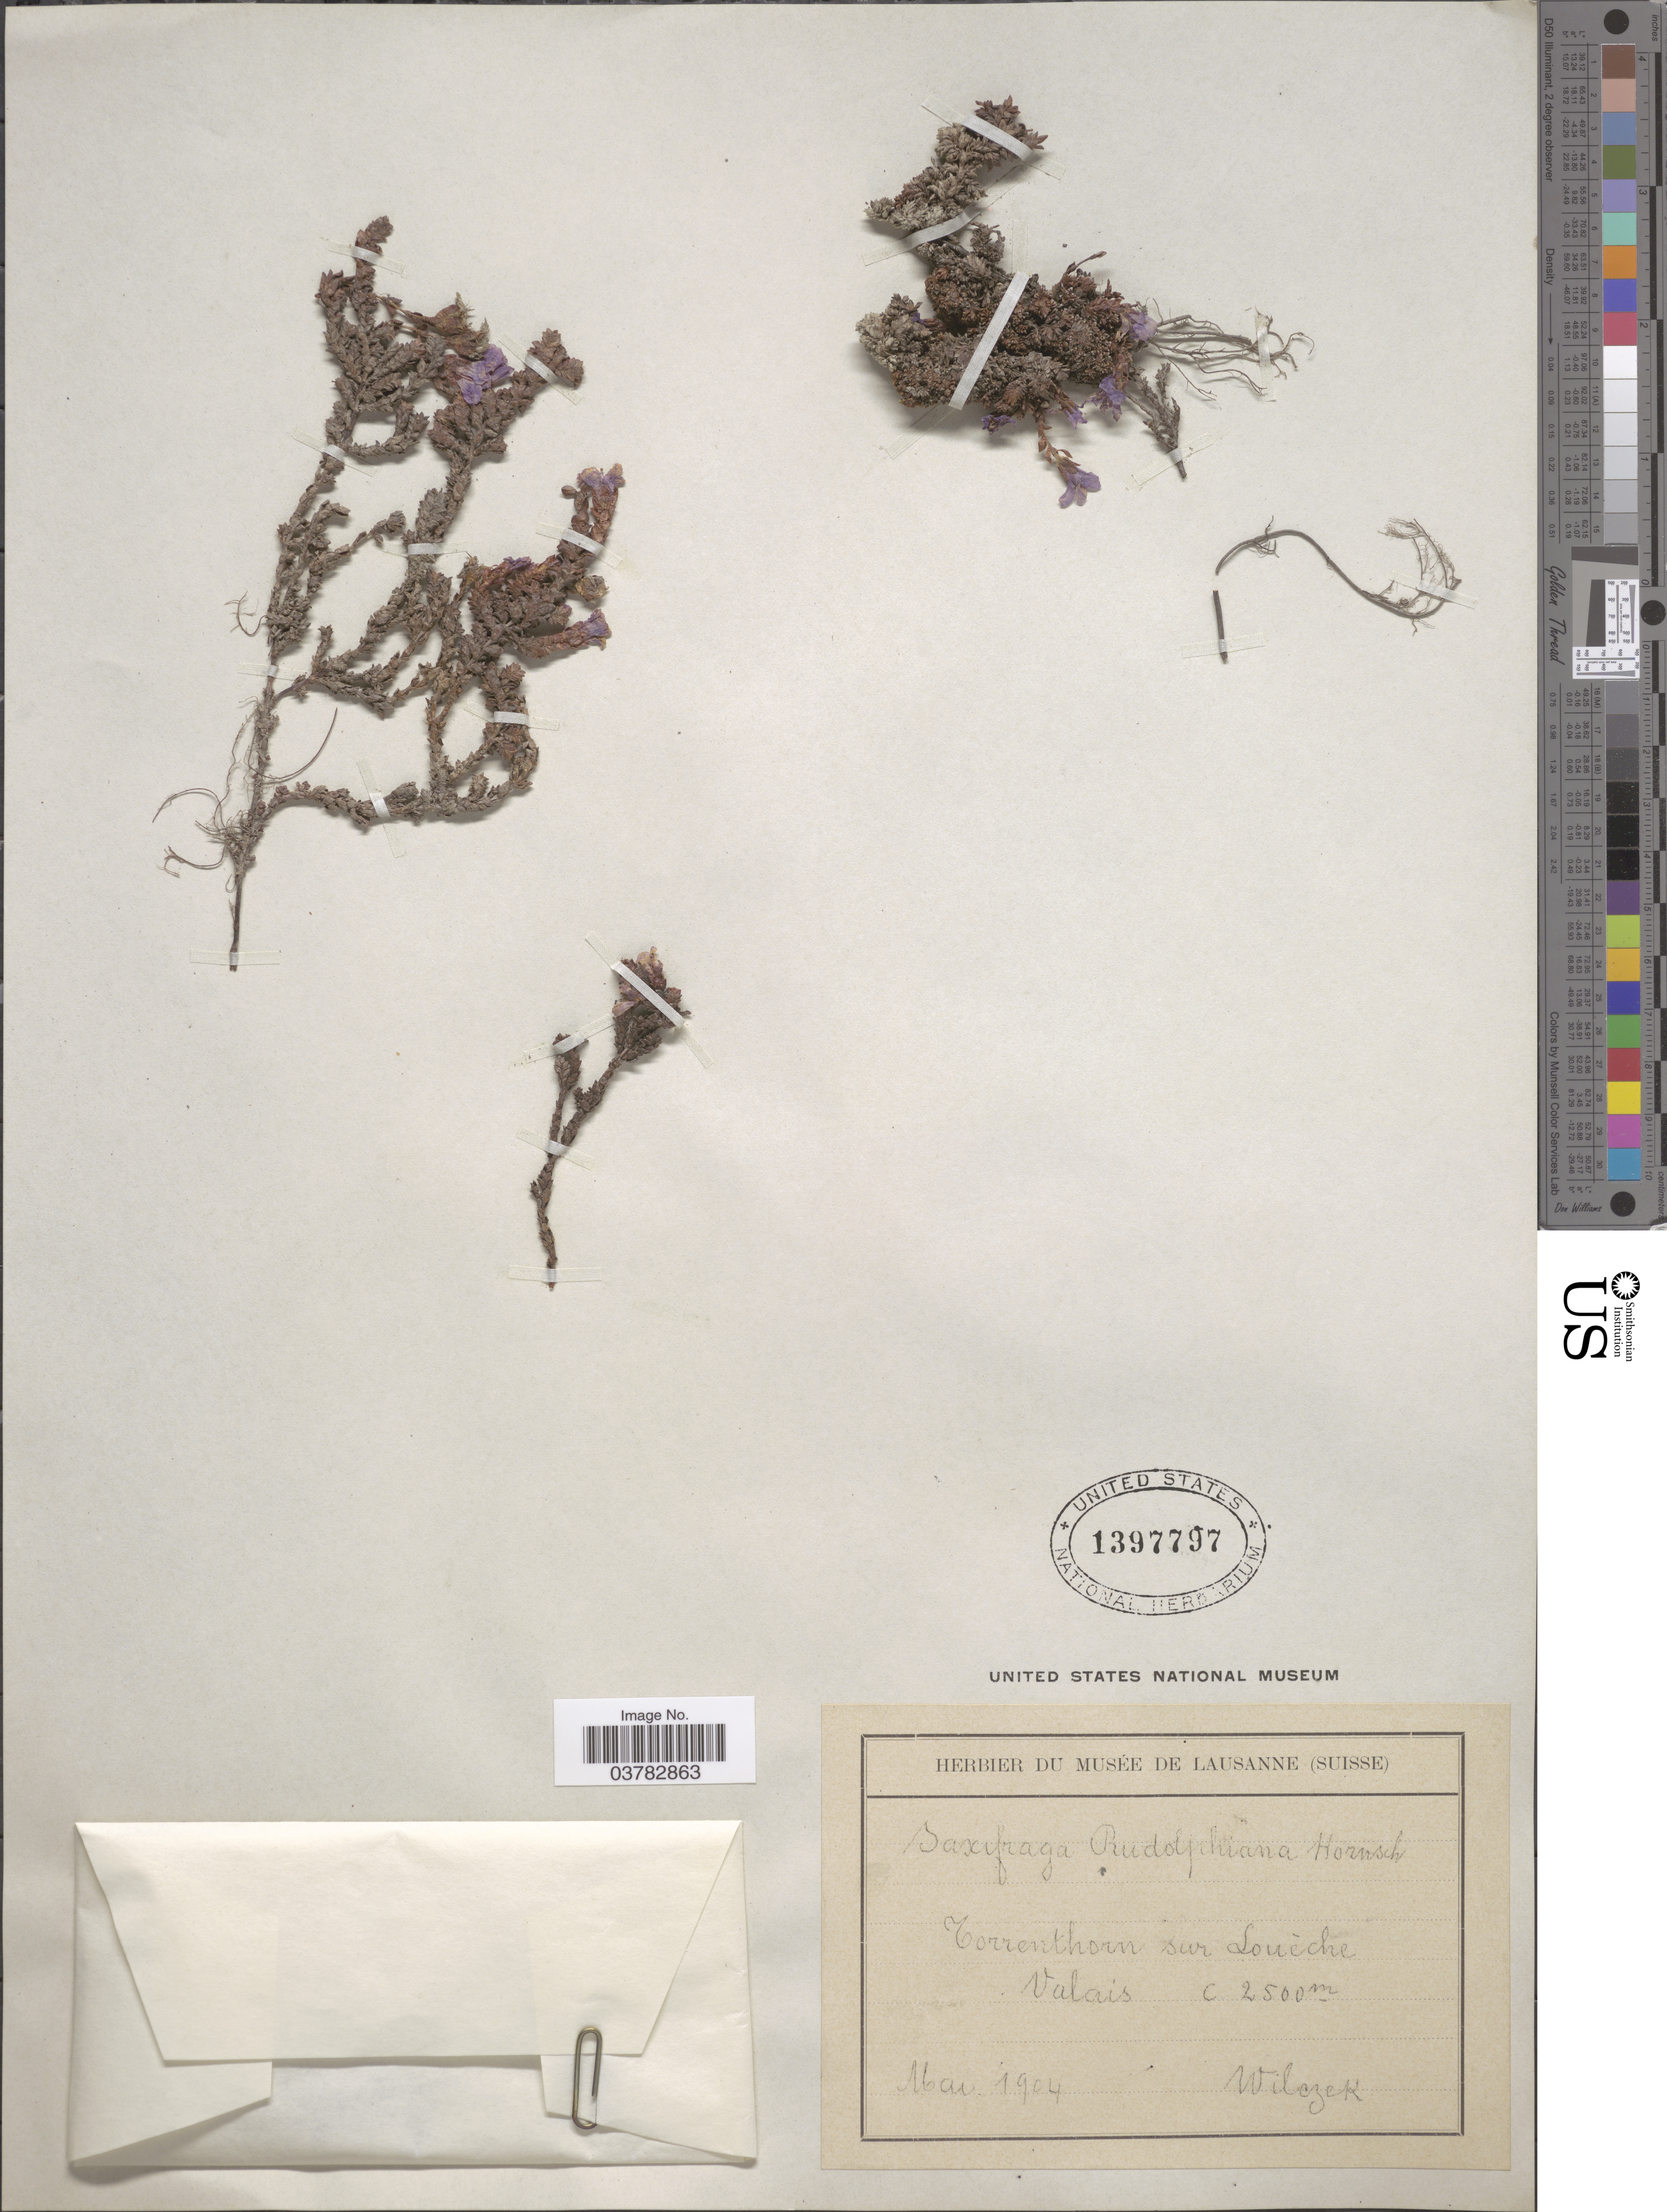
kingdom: Plantae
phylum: Tracheophyta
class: Magnoliopsida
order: Saxifragales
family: Saxifragaceae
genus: Saxifraga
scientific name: Saxifraga rudolphiana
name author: Hornsch.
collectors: Wilczek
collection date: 1904-05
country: Switzerland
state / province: Valais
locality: Torrenthorn sur Louèche.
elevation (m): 2500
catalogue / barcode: US 1397797